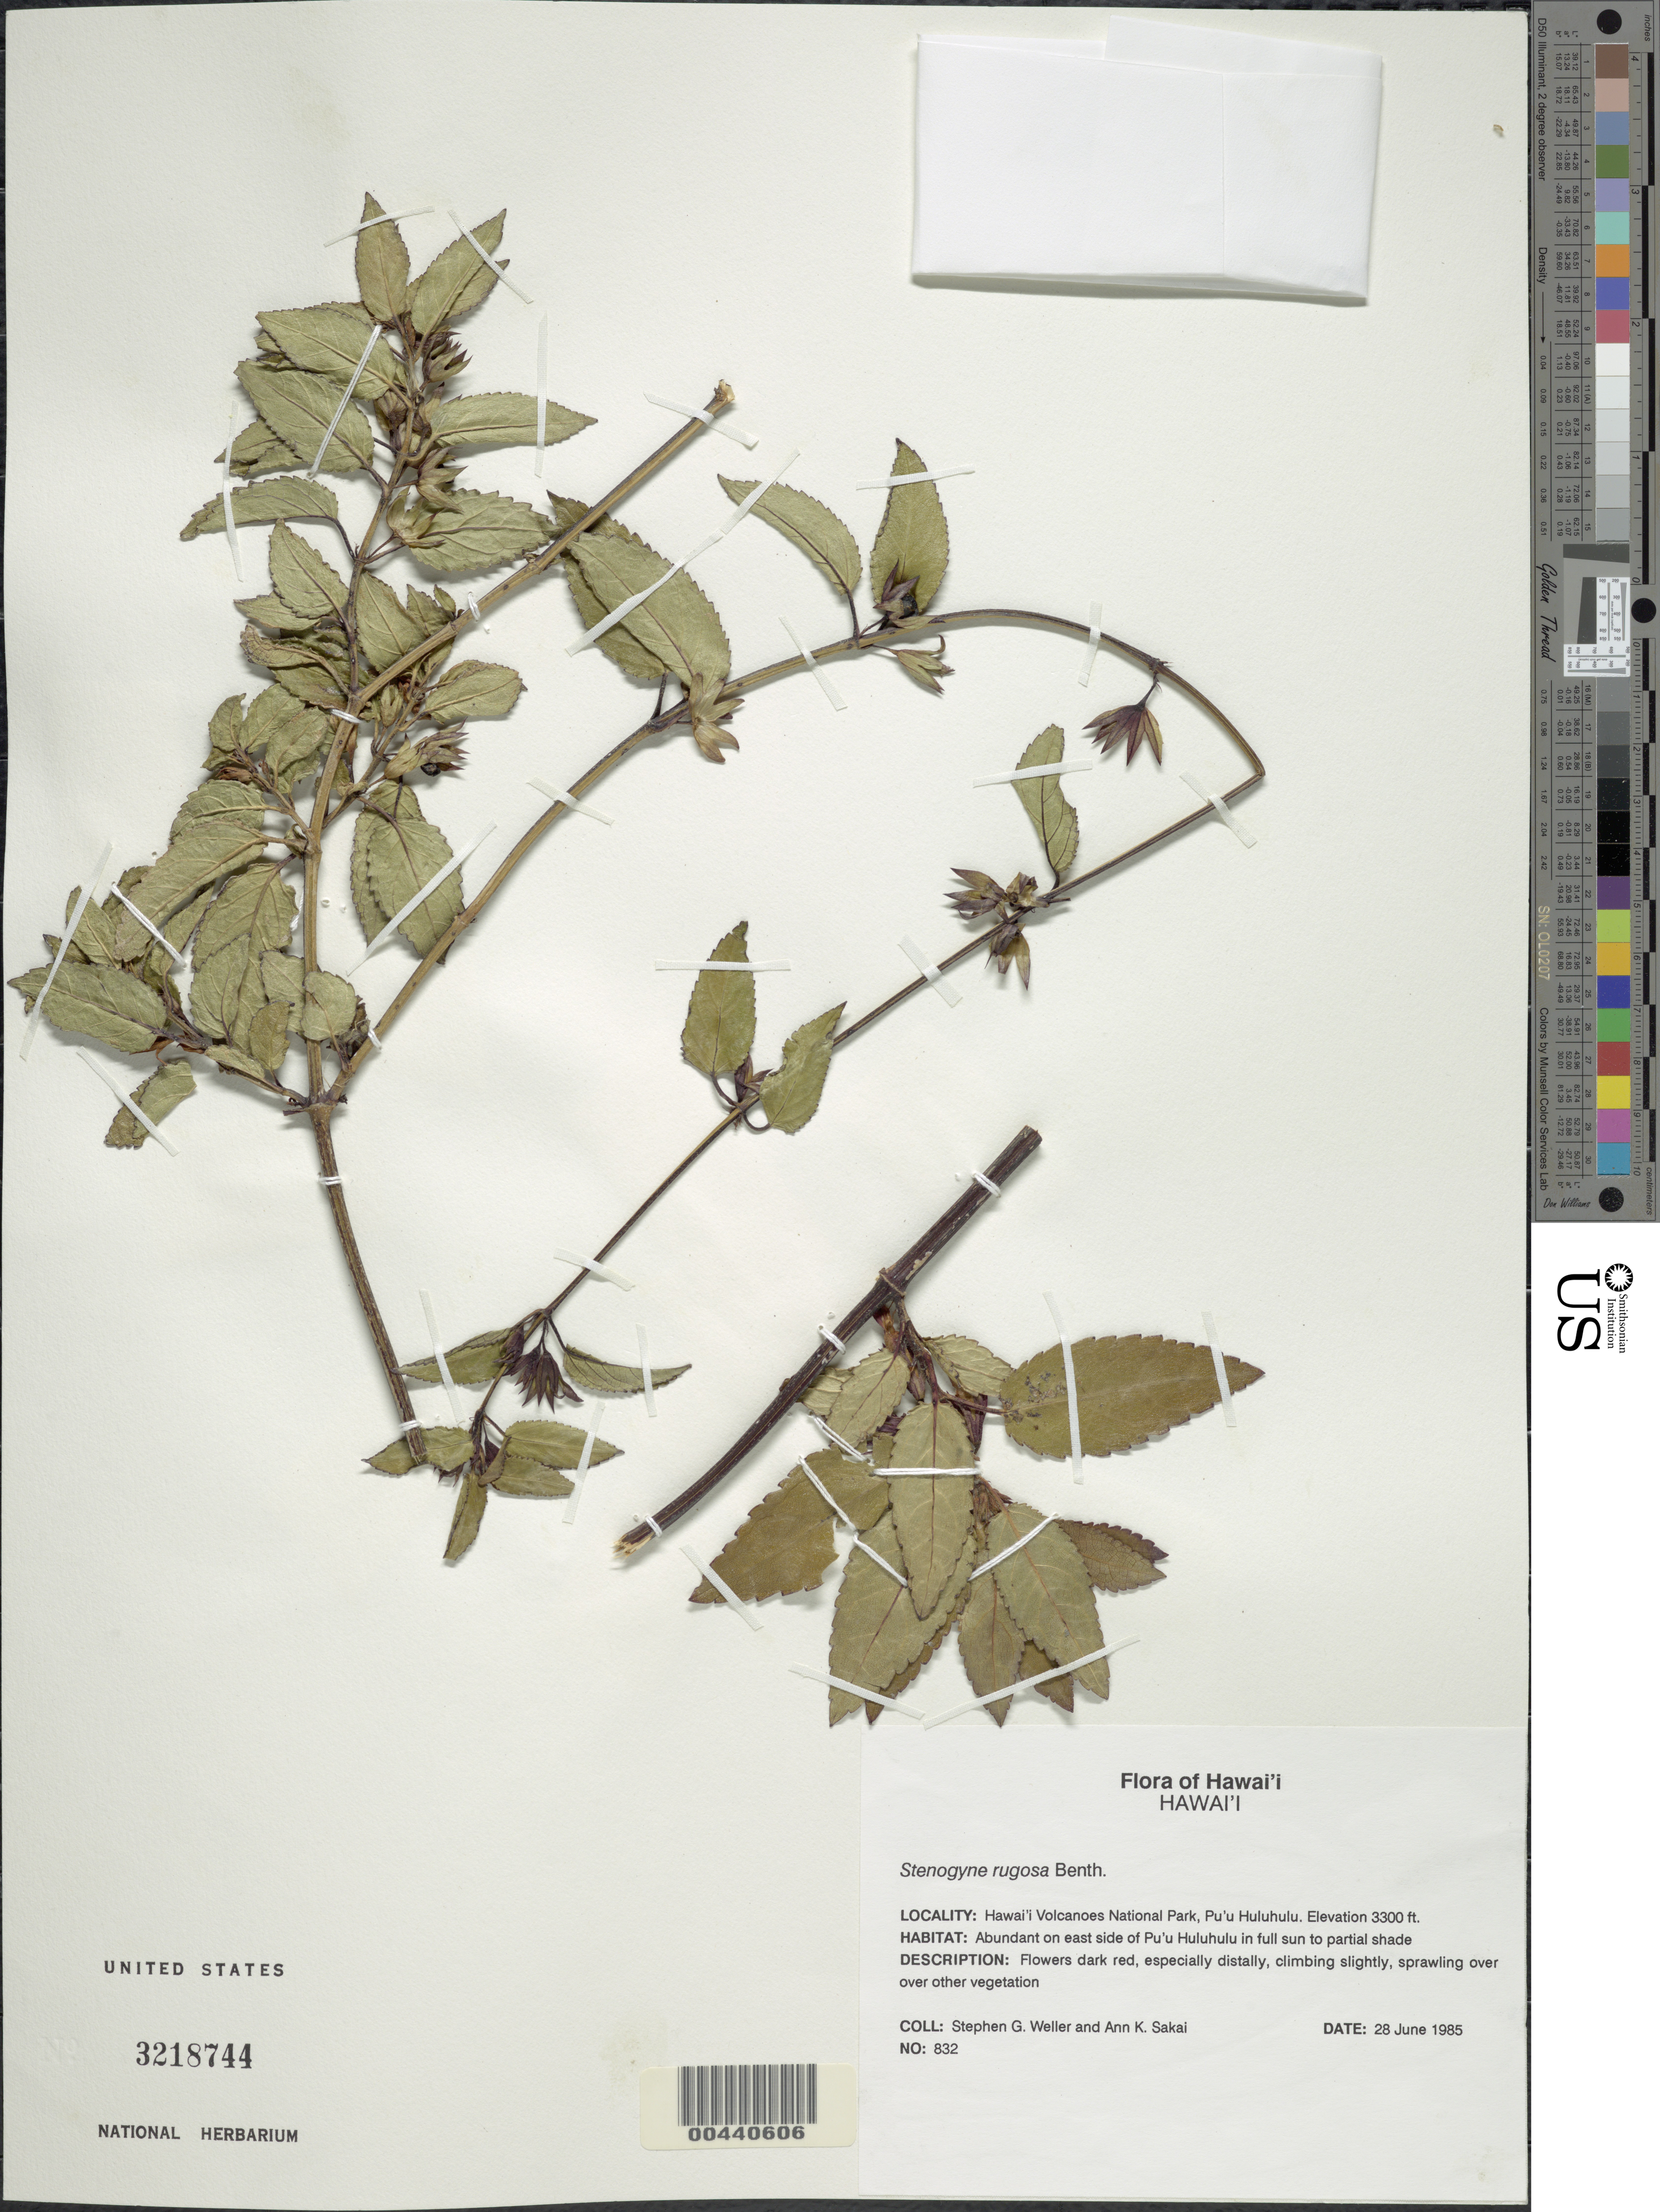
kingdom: Plantae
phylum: Tracheophyta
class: Magnoliopsida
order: Lamiales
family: Lamiaceae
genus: Stenogyne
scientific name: Stenogyne rugosa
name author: Benth.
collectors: S. G. Weller & A. Sakai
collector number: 832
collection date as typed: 28 Jun 1985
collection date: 1985-06-28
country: United States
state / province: Hawaii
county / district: Hawaii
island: Hawaii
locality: Hawaii Volcanoes National Park, Pu'u Huluhulu (abundant on east side)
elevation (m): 1006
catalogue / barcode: US 3218744